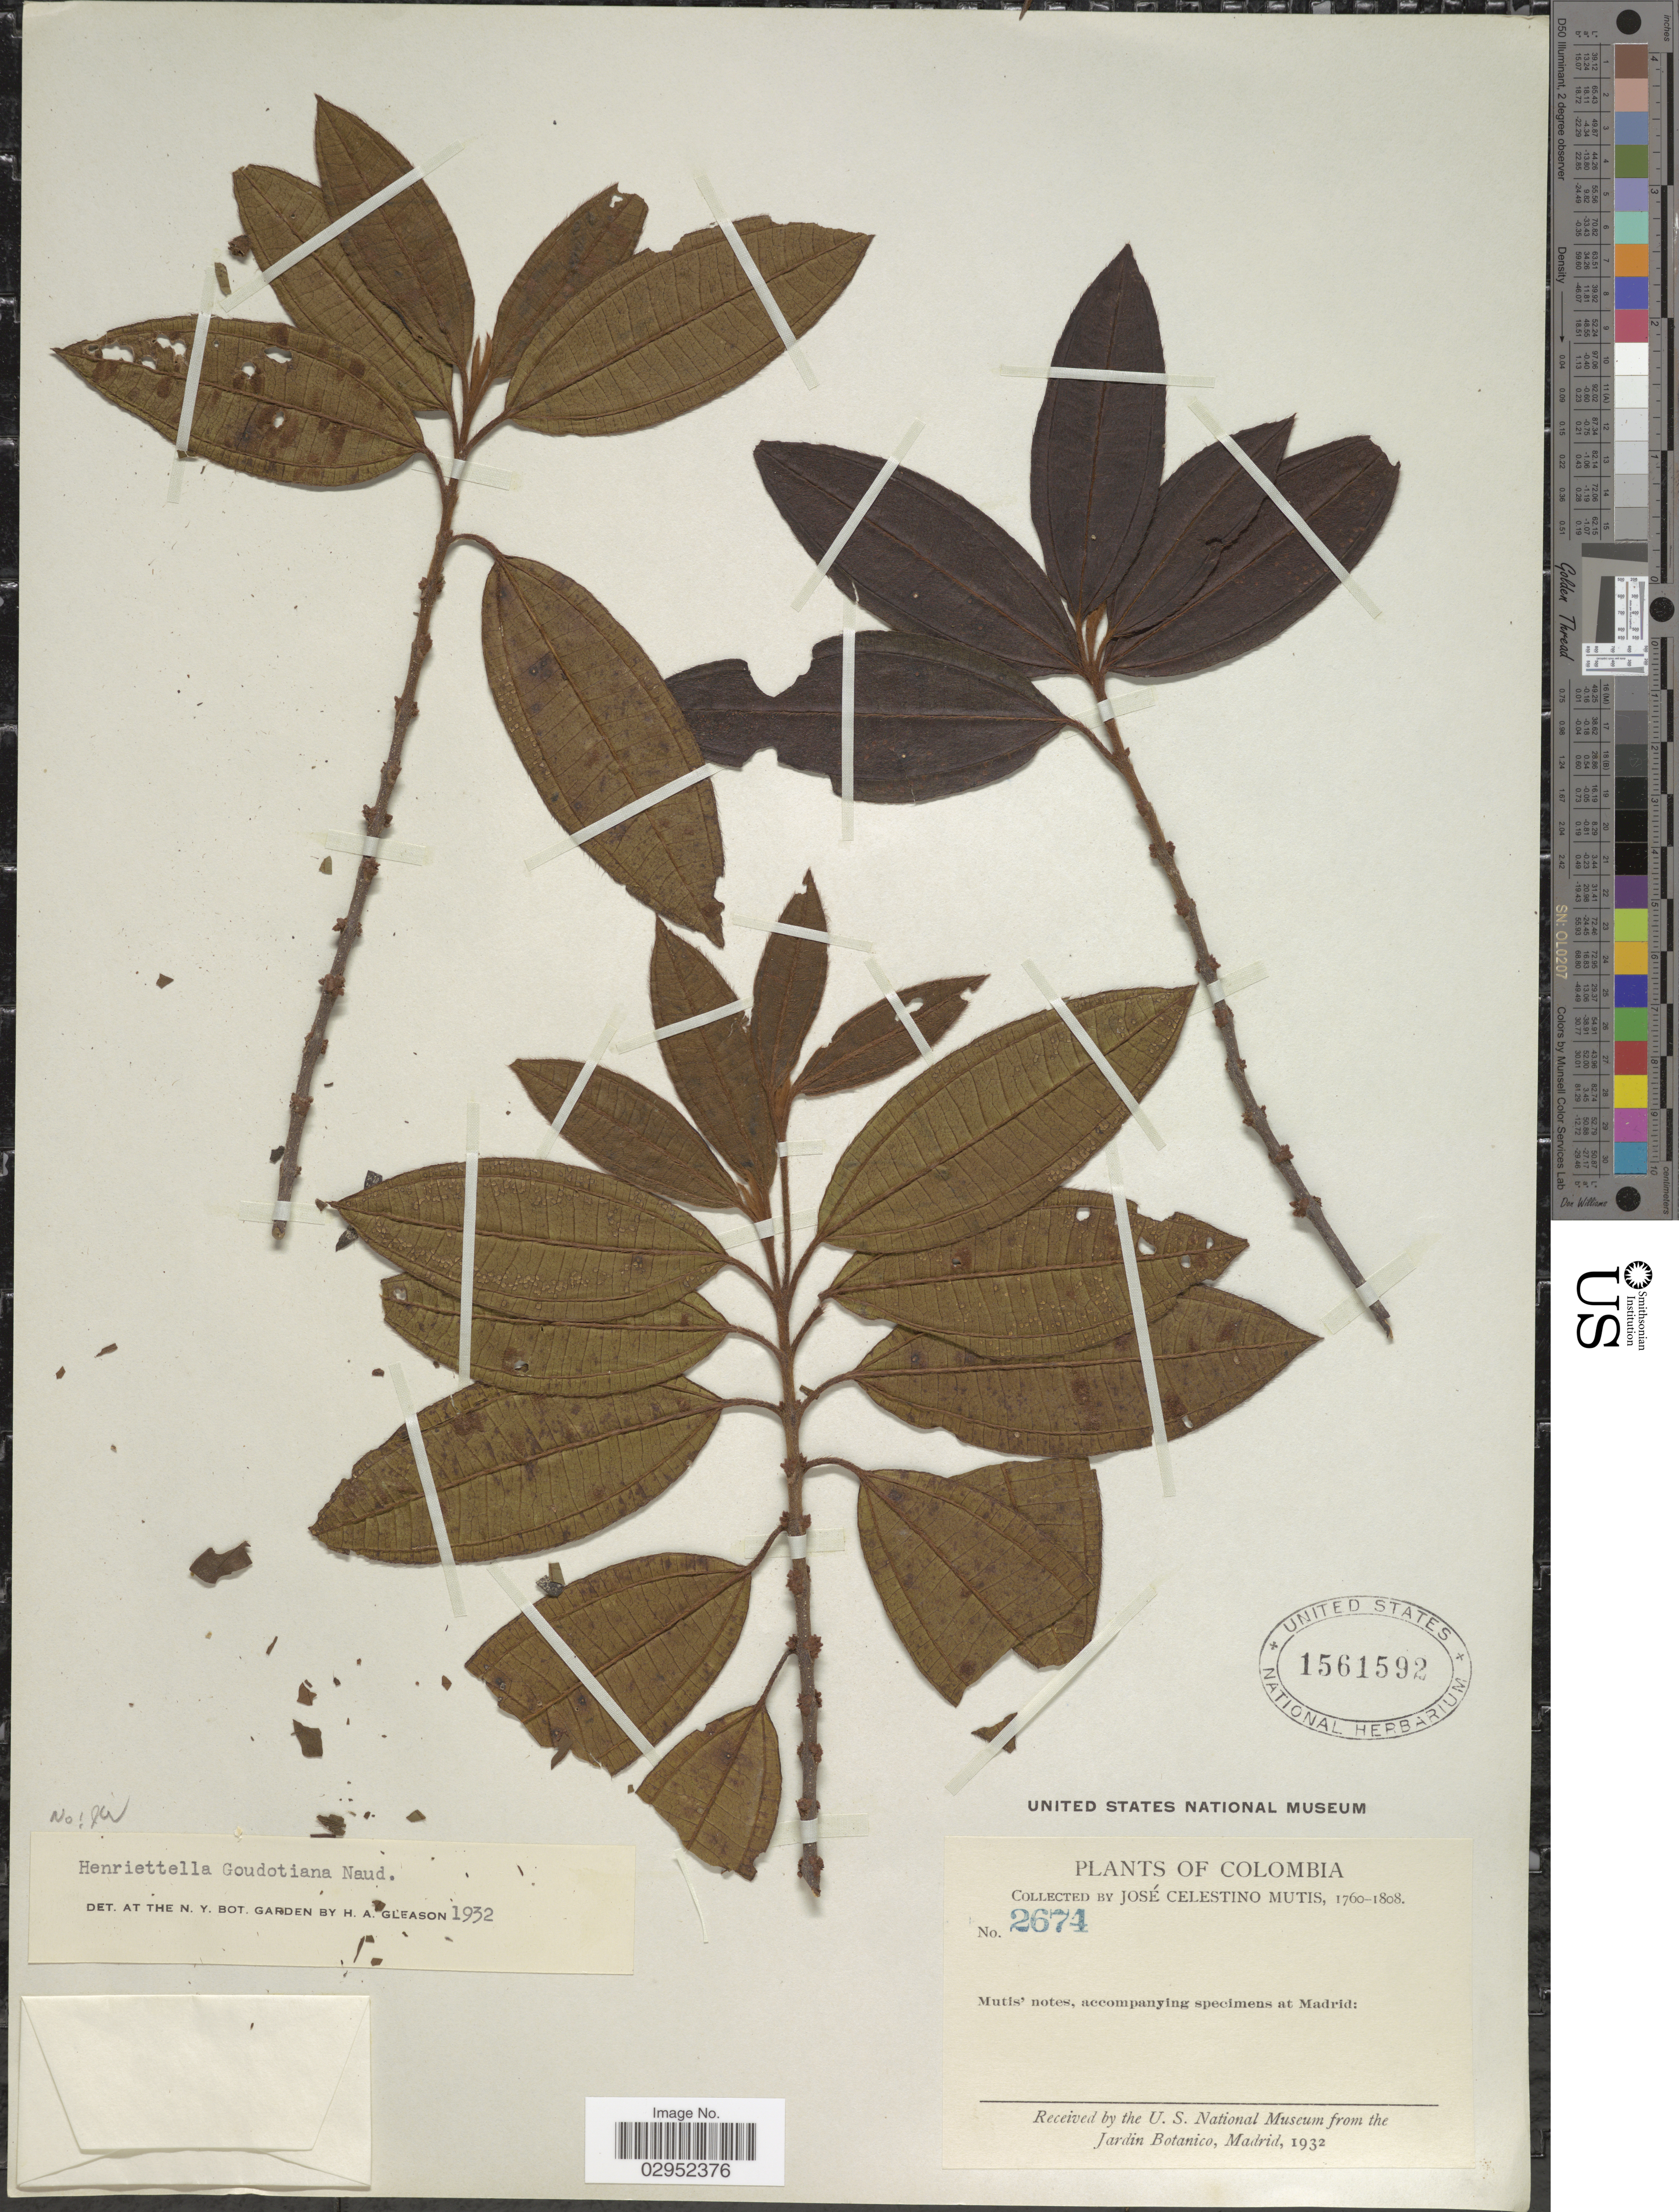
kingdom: Plantae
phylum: Tracheophyta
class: Magnoliopsida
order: Myrtales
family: Melastomataceae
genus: Henriettea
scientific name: Henriettea sp.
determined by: Strong, Mark T., (BOT), Smithsonian Institution - National Museum of Natural History (UNITED STATES)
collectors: J. C. B. Mutis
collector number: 2674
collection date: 1760/1808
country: Colombia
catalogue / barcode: US 1561592